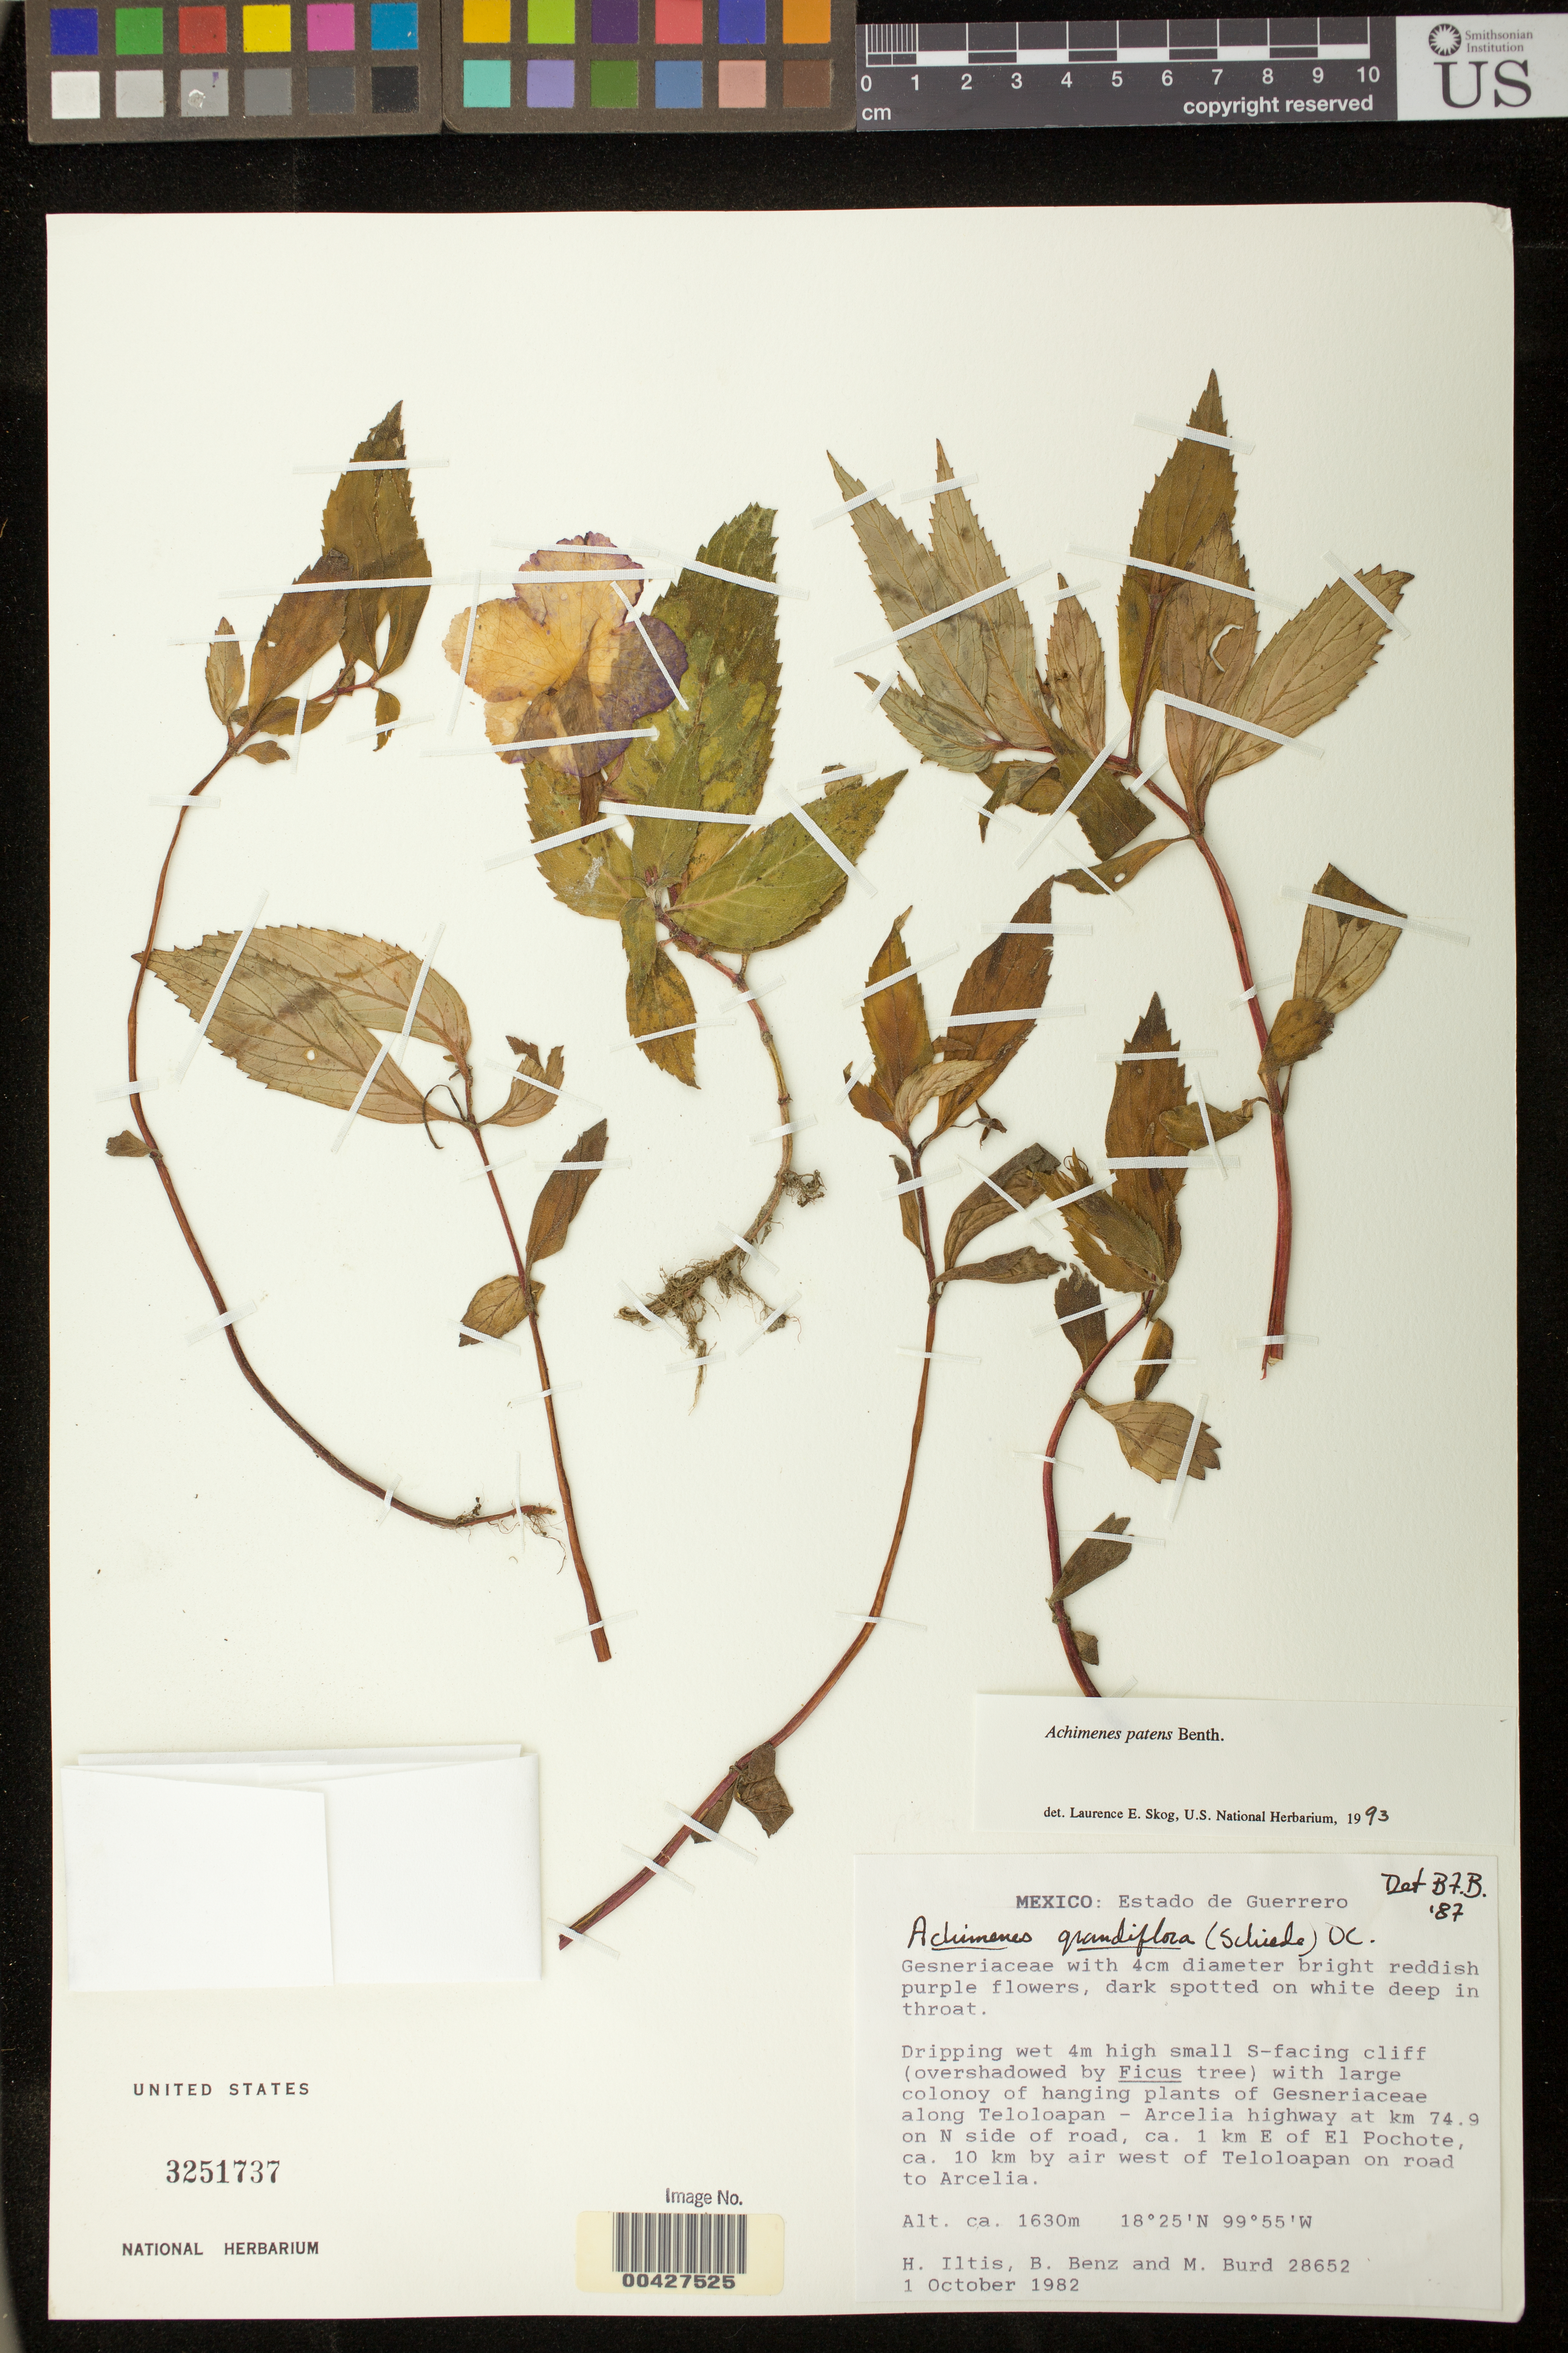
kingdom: Plantae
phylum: Tracheophyta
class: Magnoliopsida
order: Lamiales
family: Gesneriaceae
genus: Achimenes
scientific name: Achimenes patens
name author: Benth.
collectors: H. Iltis, B. Benz & M. Burd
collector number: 28652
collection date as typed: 01 Oct 1982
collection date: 1982-10-01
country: Mexico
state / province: Guerrero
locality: Along Teloloapan - Arcelia highway, E of El Pochote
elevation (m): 1630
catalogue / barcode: US 3251737